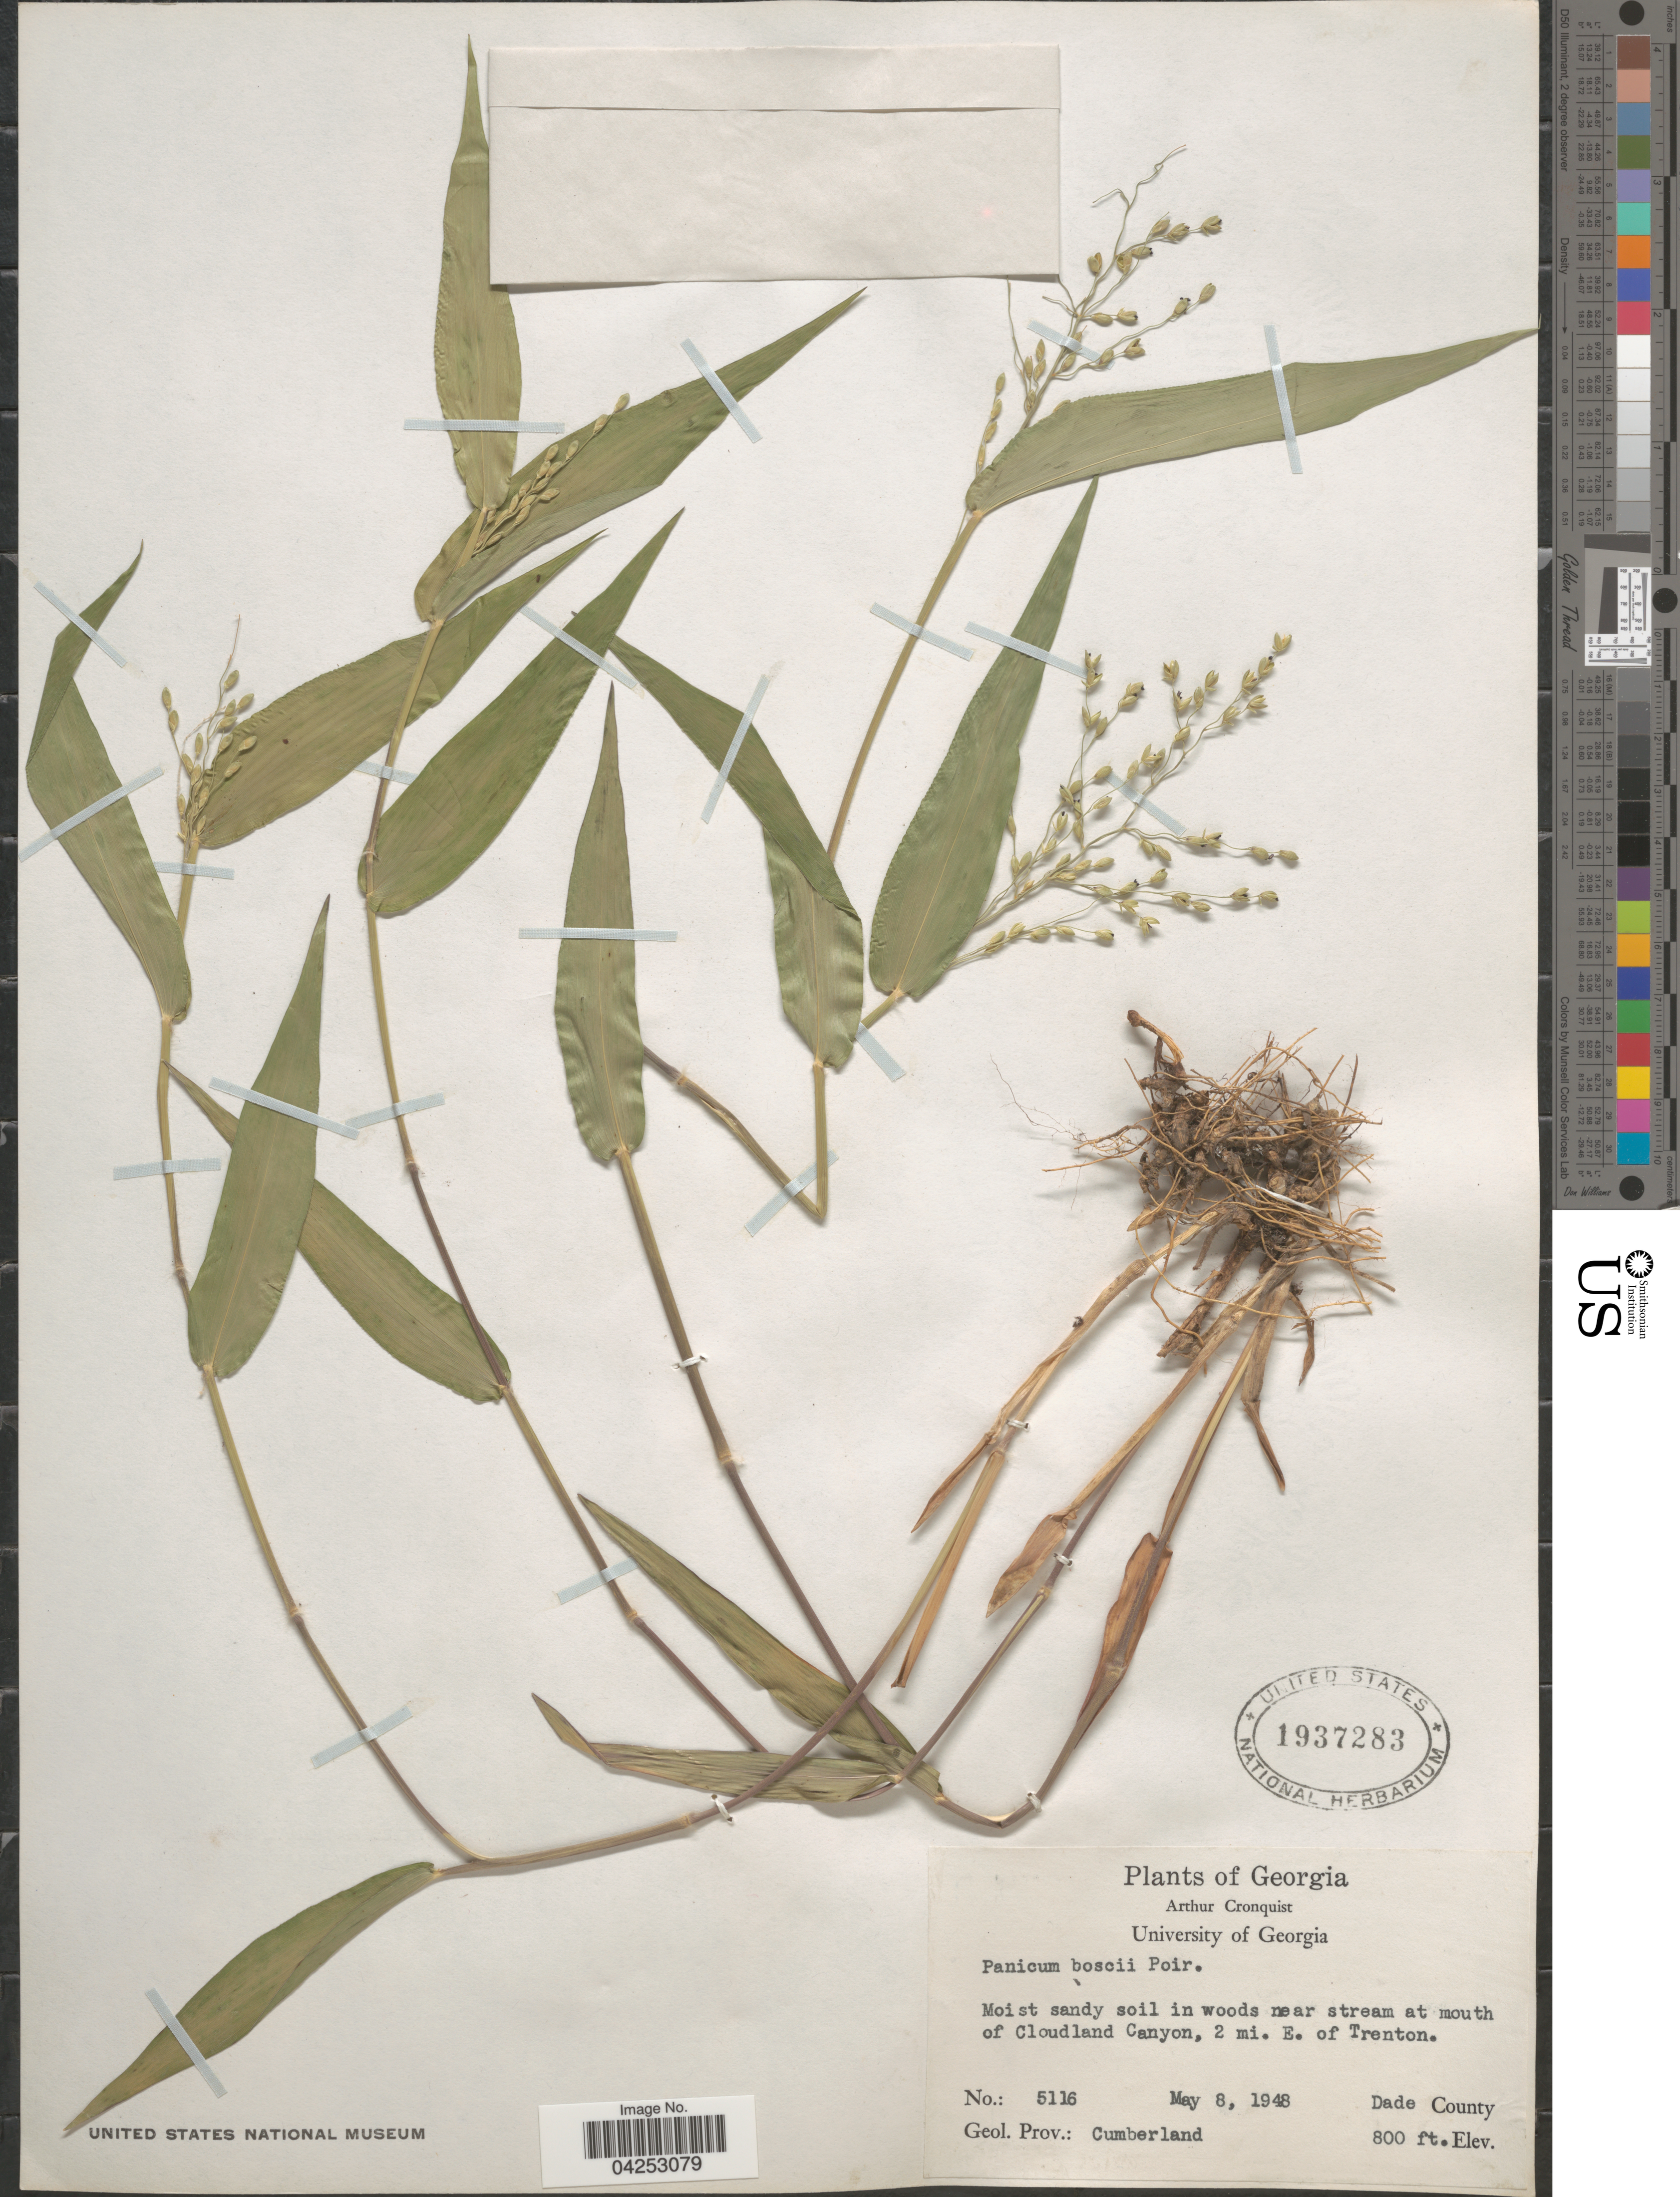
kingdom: Plantae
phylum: Tracheophyta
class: Liliopsida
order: Poales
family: Poaceae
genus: Dichanthelium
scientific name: Dichanthelium boscii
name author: (Poir.) Gould & C.A. Clark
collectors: A. J. Cronquist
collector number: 5116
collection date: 1948-05-08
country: United States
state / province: Georgia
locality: Moist sandy soil in woods near stream at mouth of Cloudland Canyon, 2 mi. E. of Trenton. Dade County. Geol. Prov.: Cumberland.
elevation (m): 244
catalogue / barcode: US 1937283